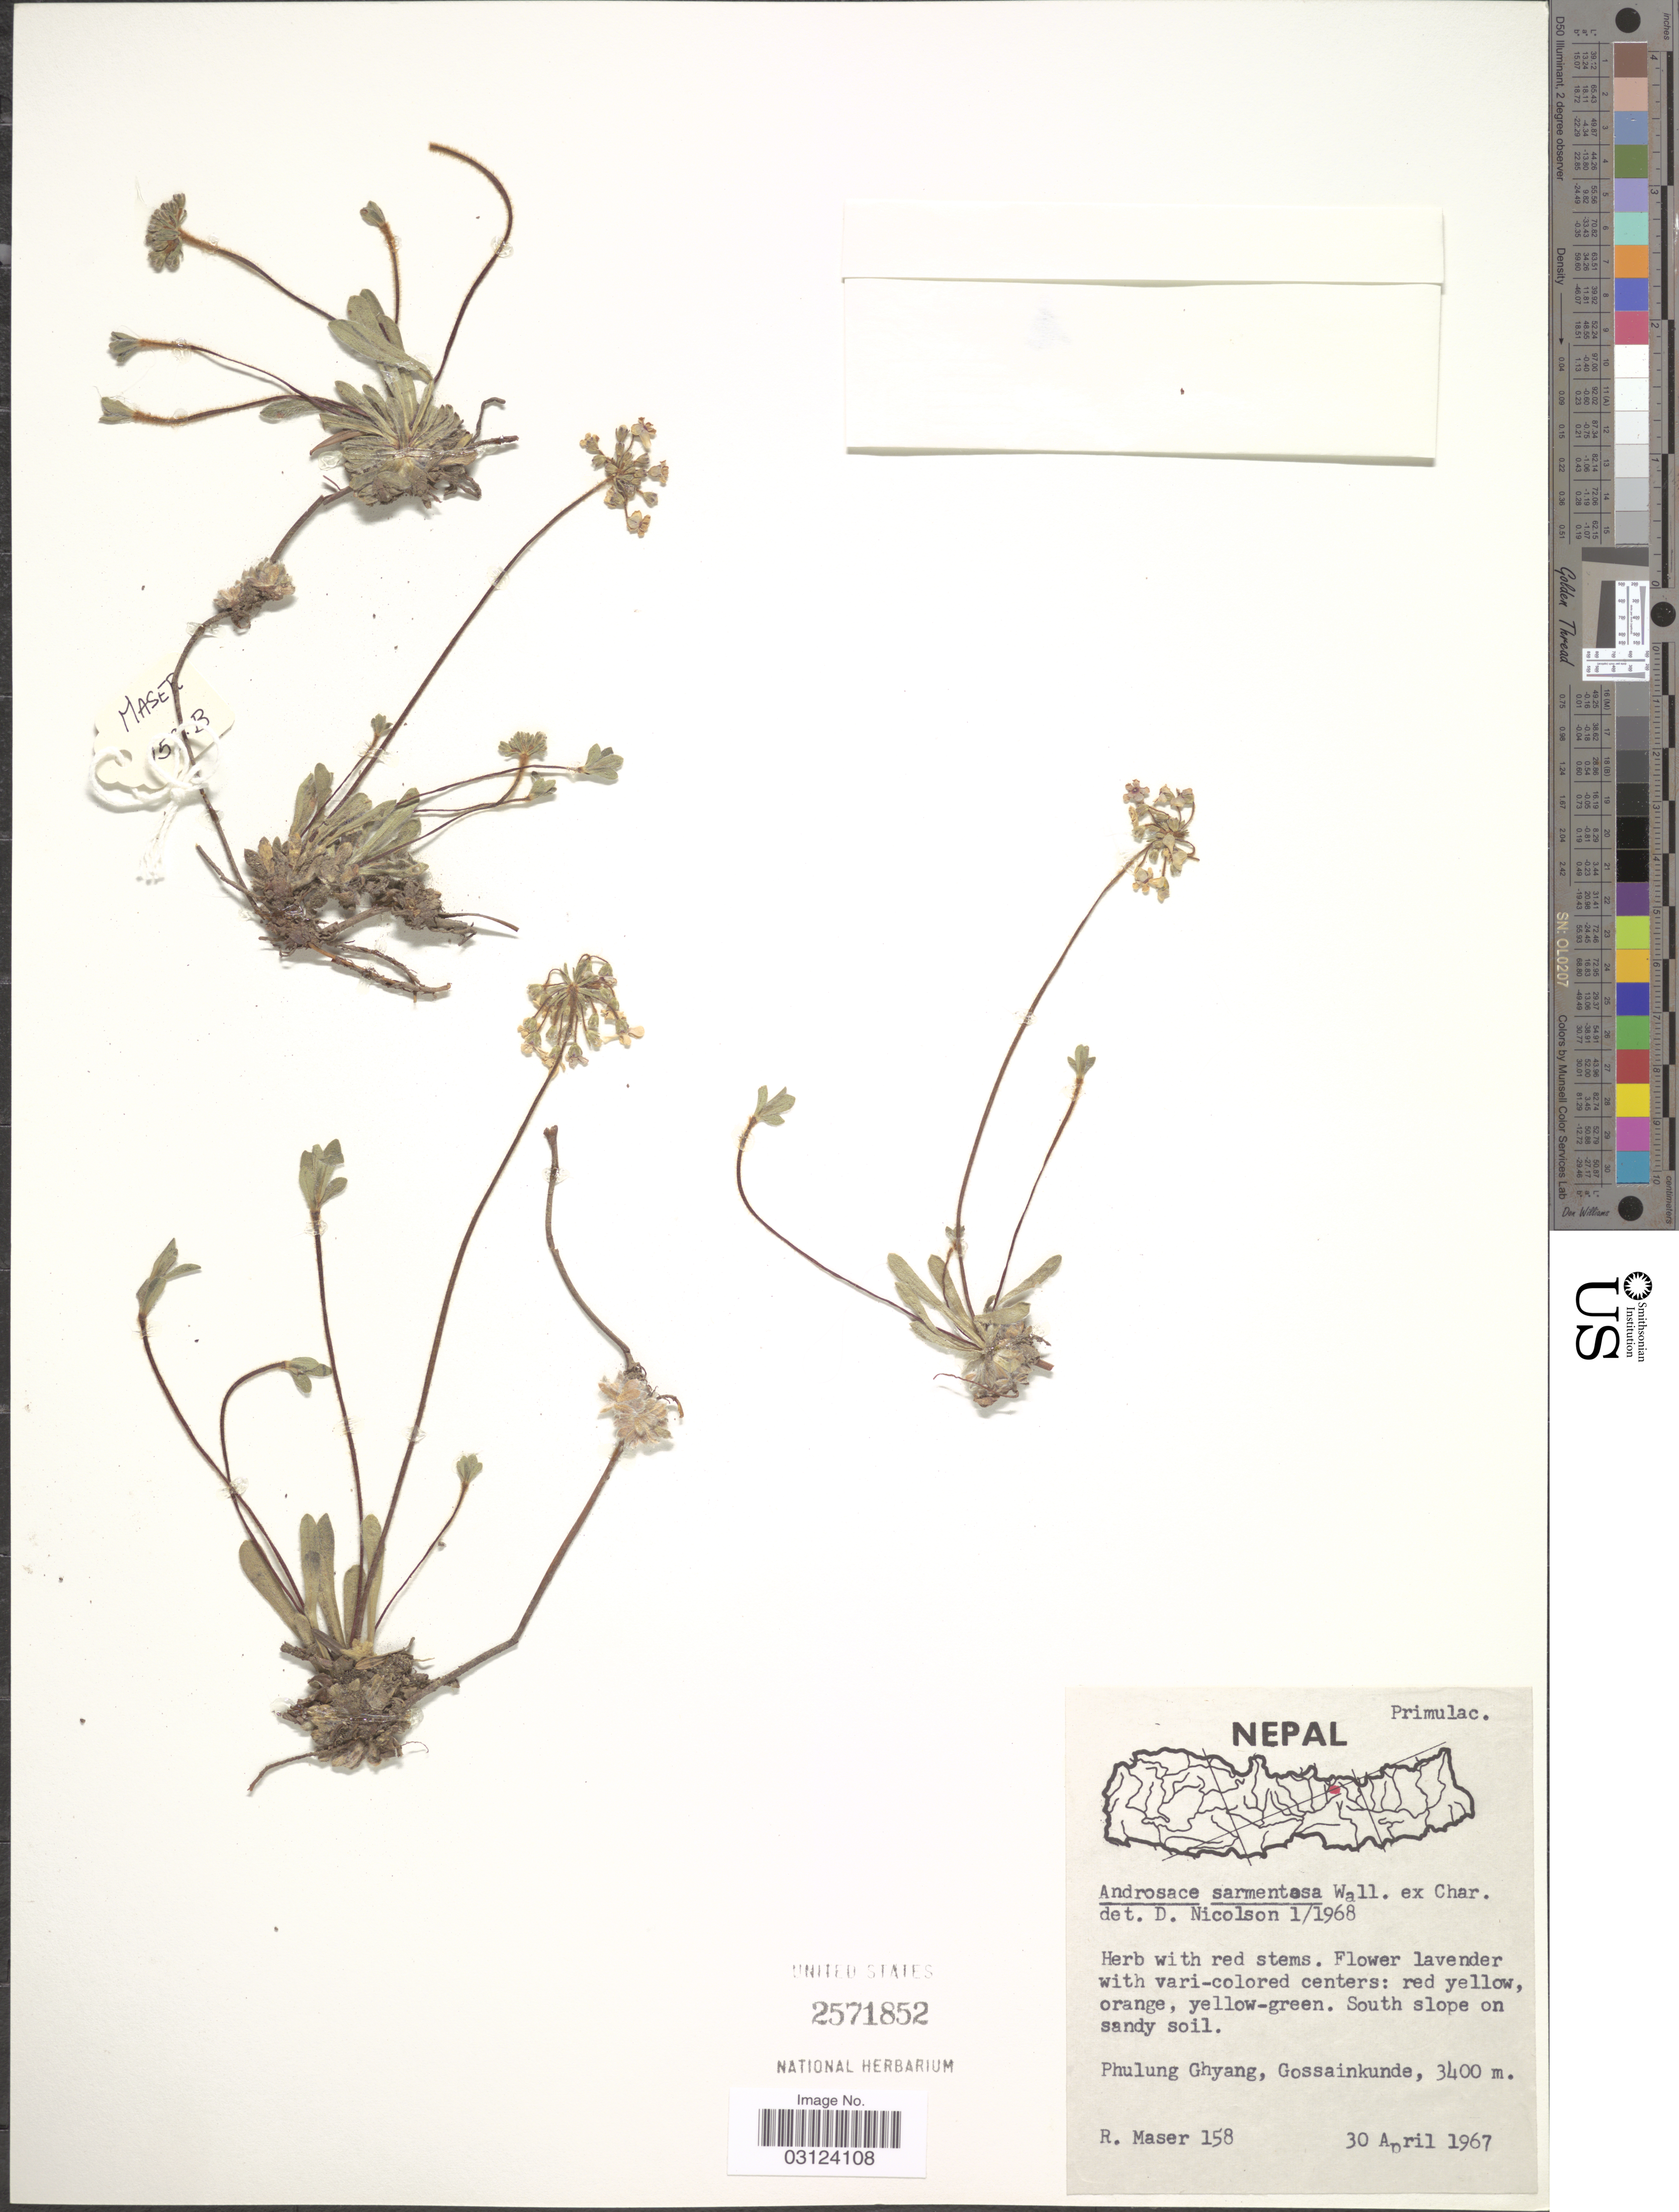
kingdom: Plantae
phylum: Tracheophyta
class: Magnoliopsida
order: Ericales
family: Primulaceae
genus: Androsace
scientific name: Androsace sarmentosa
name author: Wall.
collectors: R. Maser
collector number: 158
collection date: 1967-04-30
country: Nepal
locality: Phulung Ghyang, Gossainkunde.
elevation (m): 3400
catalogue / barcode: US 2571852